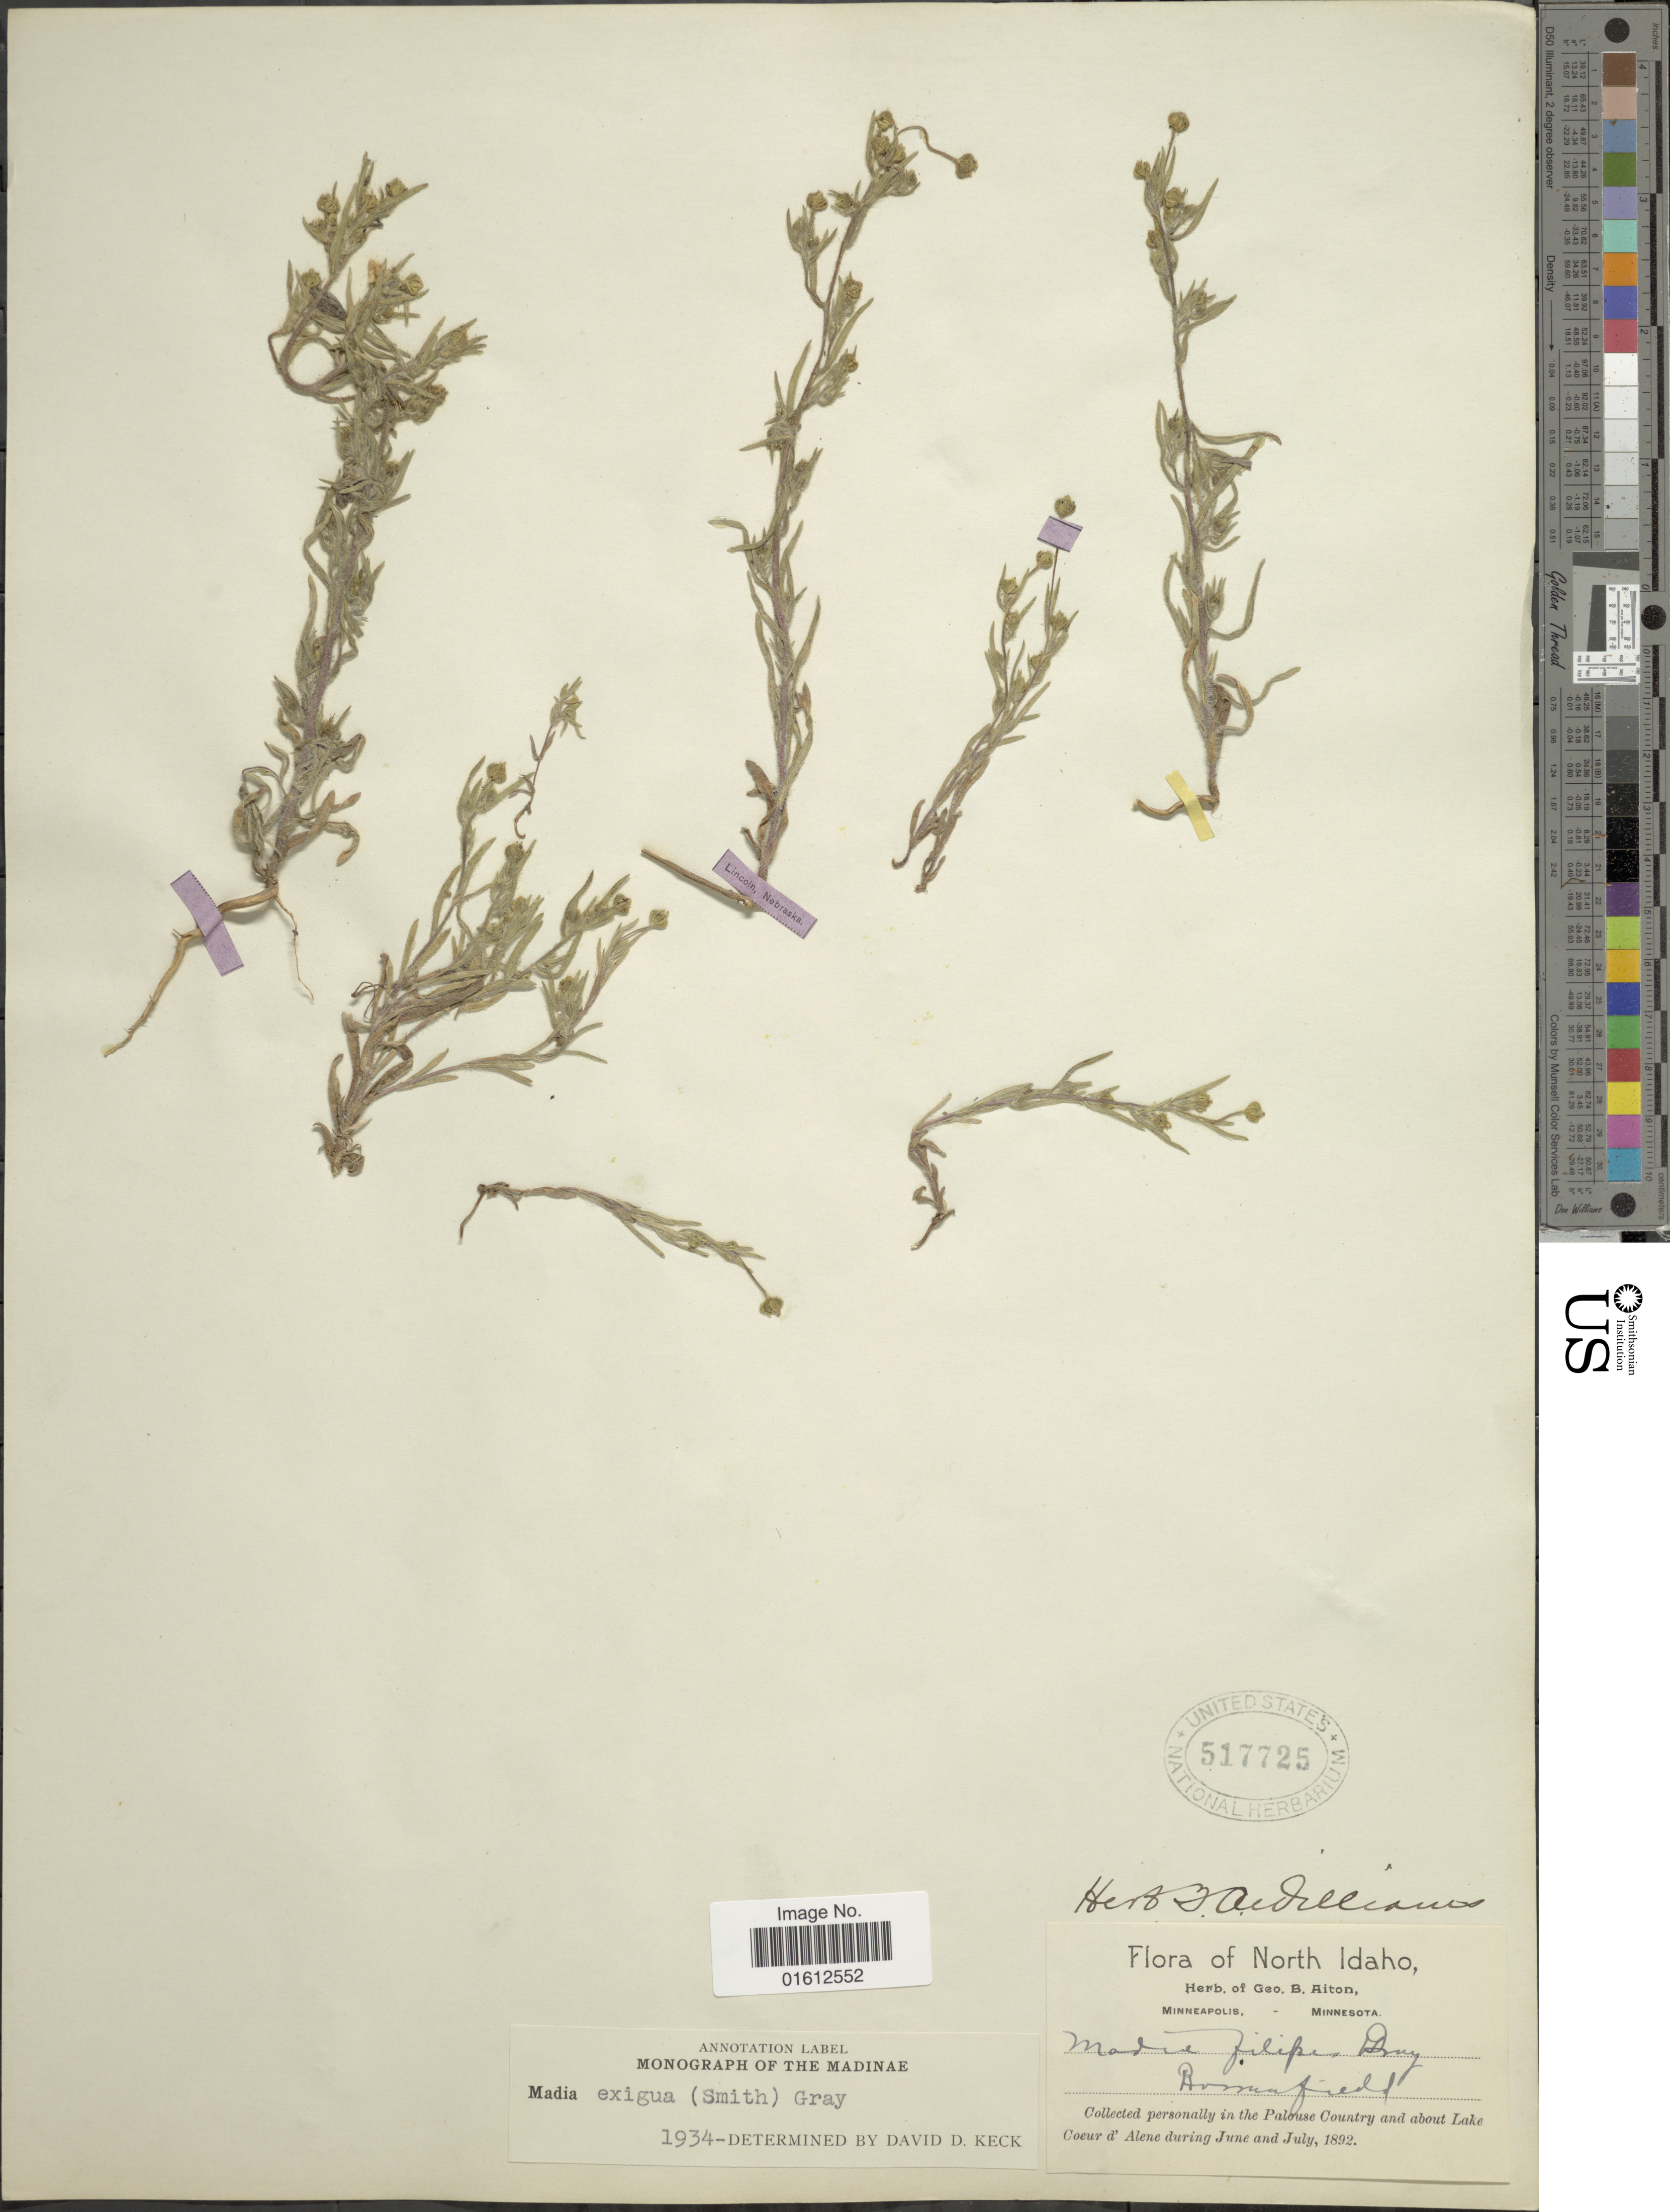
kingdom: Plantae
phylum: Tracheophyta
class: Magnoliopsida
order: Asterales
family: Asteraceae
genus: Madia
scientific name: Madia exigua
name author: (Sm.) A. Gray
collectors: ex herb. Geo. B. Aiton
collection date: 1892-06/1892-07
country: United States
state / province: Idaho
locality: North Idaho. Minneapolis - Minnesota. Personally in the Palouse Country and about Lake Coeur d'Alene.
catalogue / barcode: US 517725